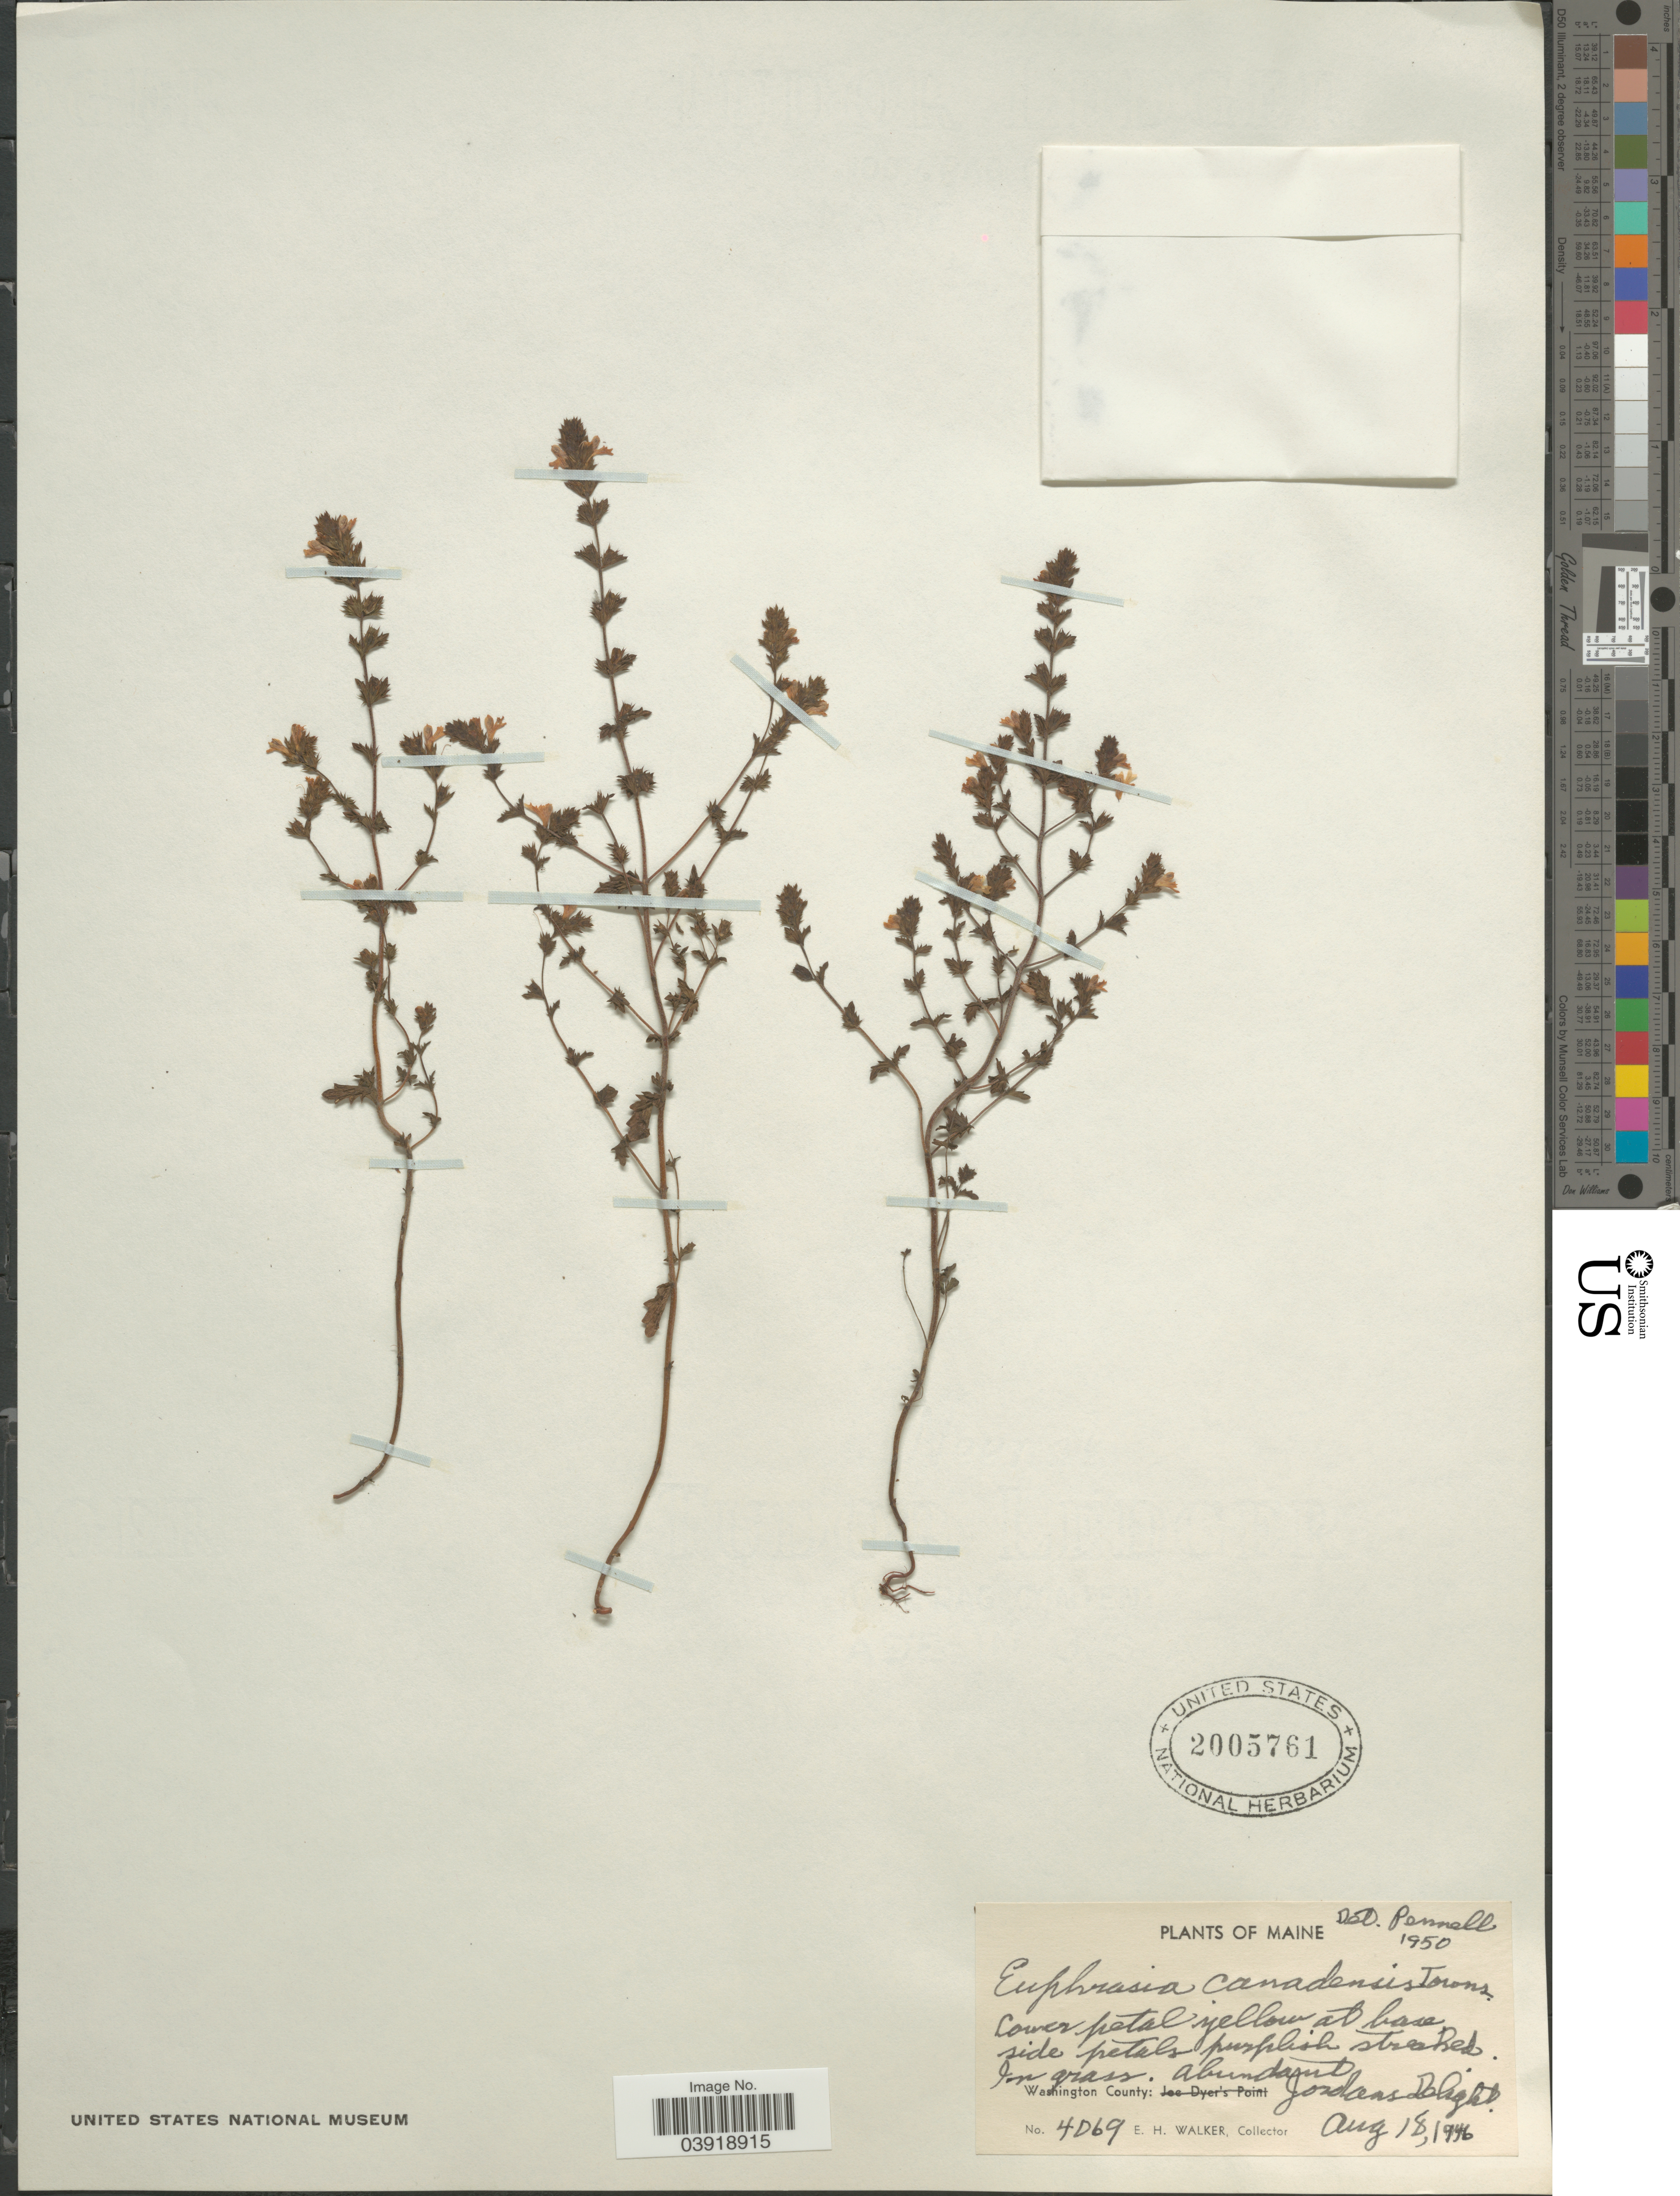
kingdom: Plantae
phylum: Tracheophyta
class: Magnoliopsida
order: Lamiales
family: Orobanchaceae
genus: Euphrasia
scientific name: Euphrasia canadensis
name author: J.F. Towns.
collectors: E. H. Walker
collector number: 4069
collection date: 1946-08-18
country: United States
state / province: Maine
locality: Washington County: Jordans Delight.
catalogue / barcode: US 2005761